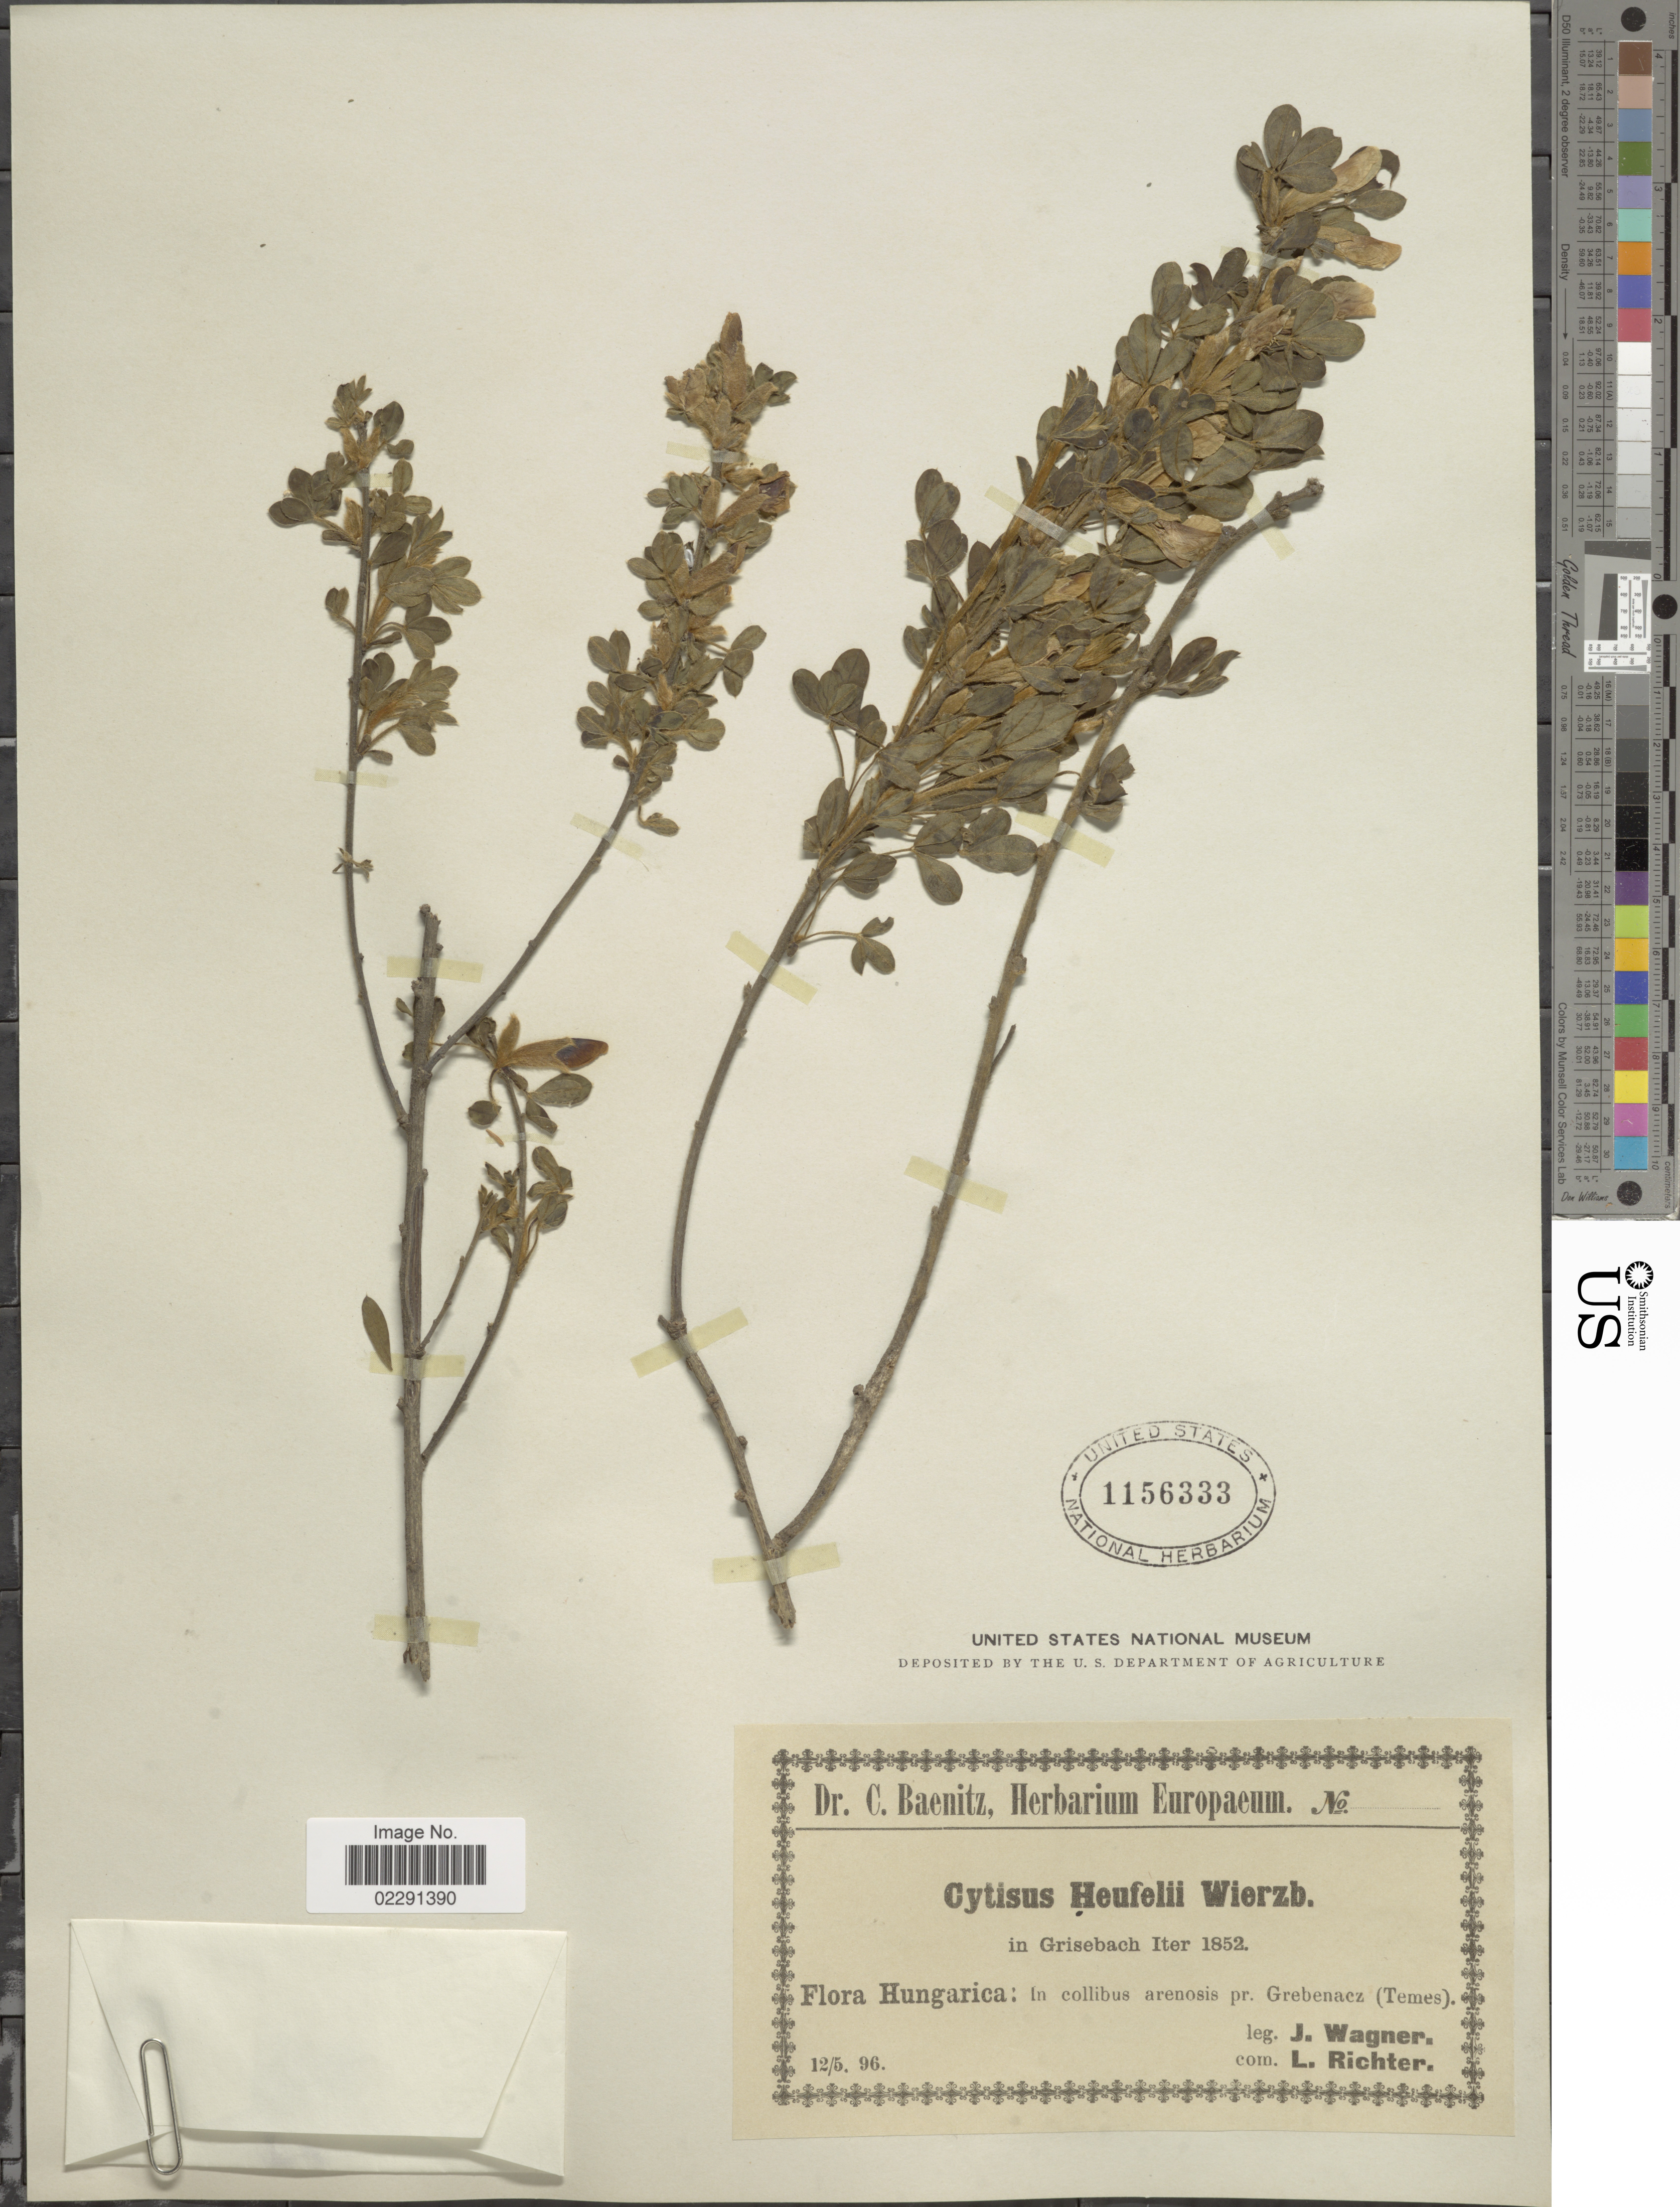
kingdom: Plantae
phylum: Tracheophyta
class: Magnoliopsida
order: Fabales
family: Fabaceae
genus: Cytisus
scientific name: Cytisus heuffelii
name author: Wierzb.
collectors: J. Wagner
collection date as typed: Transcribed d/m/y: 12/5/96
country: Hungary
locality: In collibus arenosis pr. Grebenacz (Temes).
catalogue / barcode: US 1156333